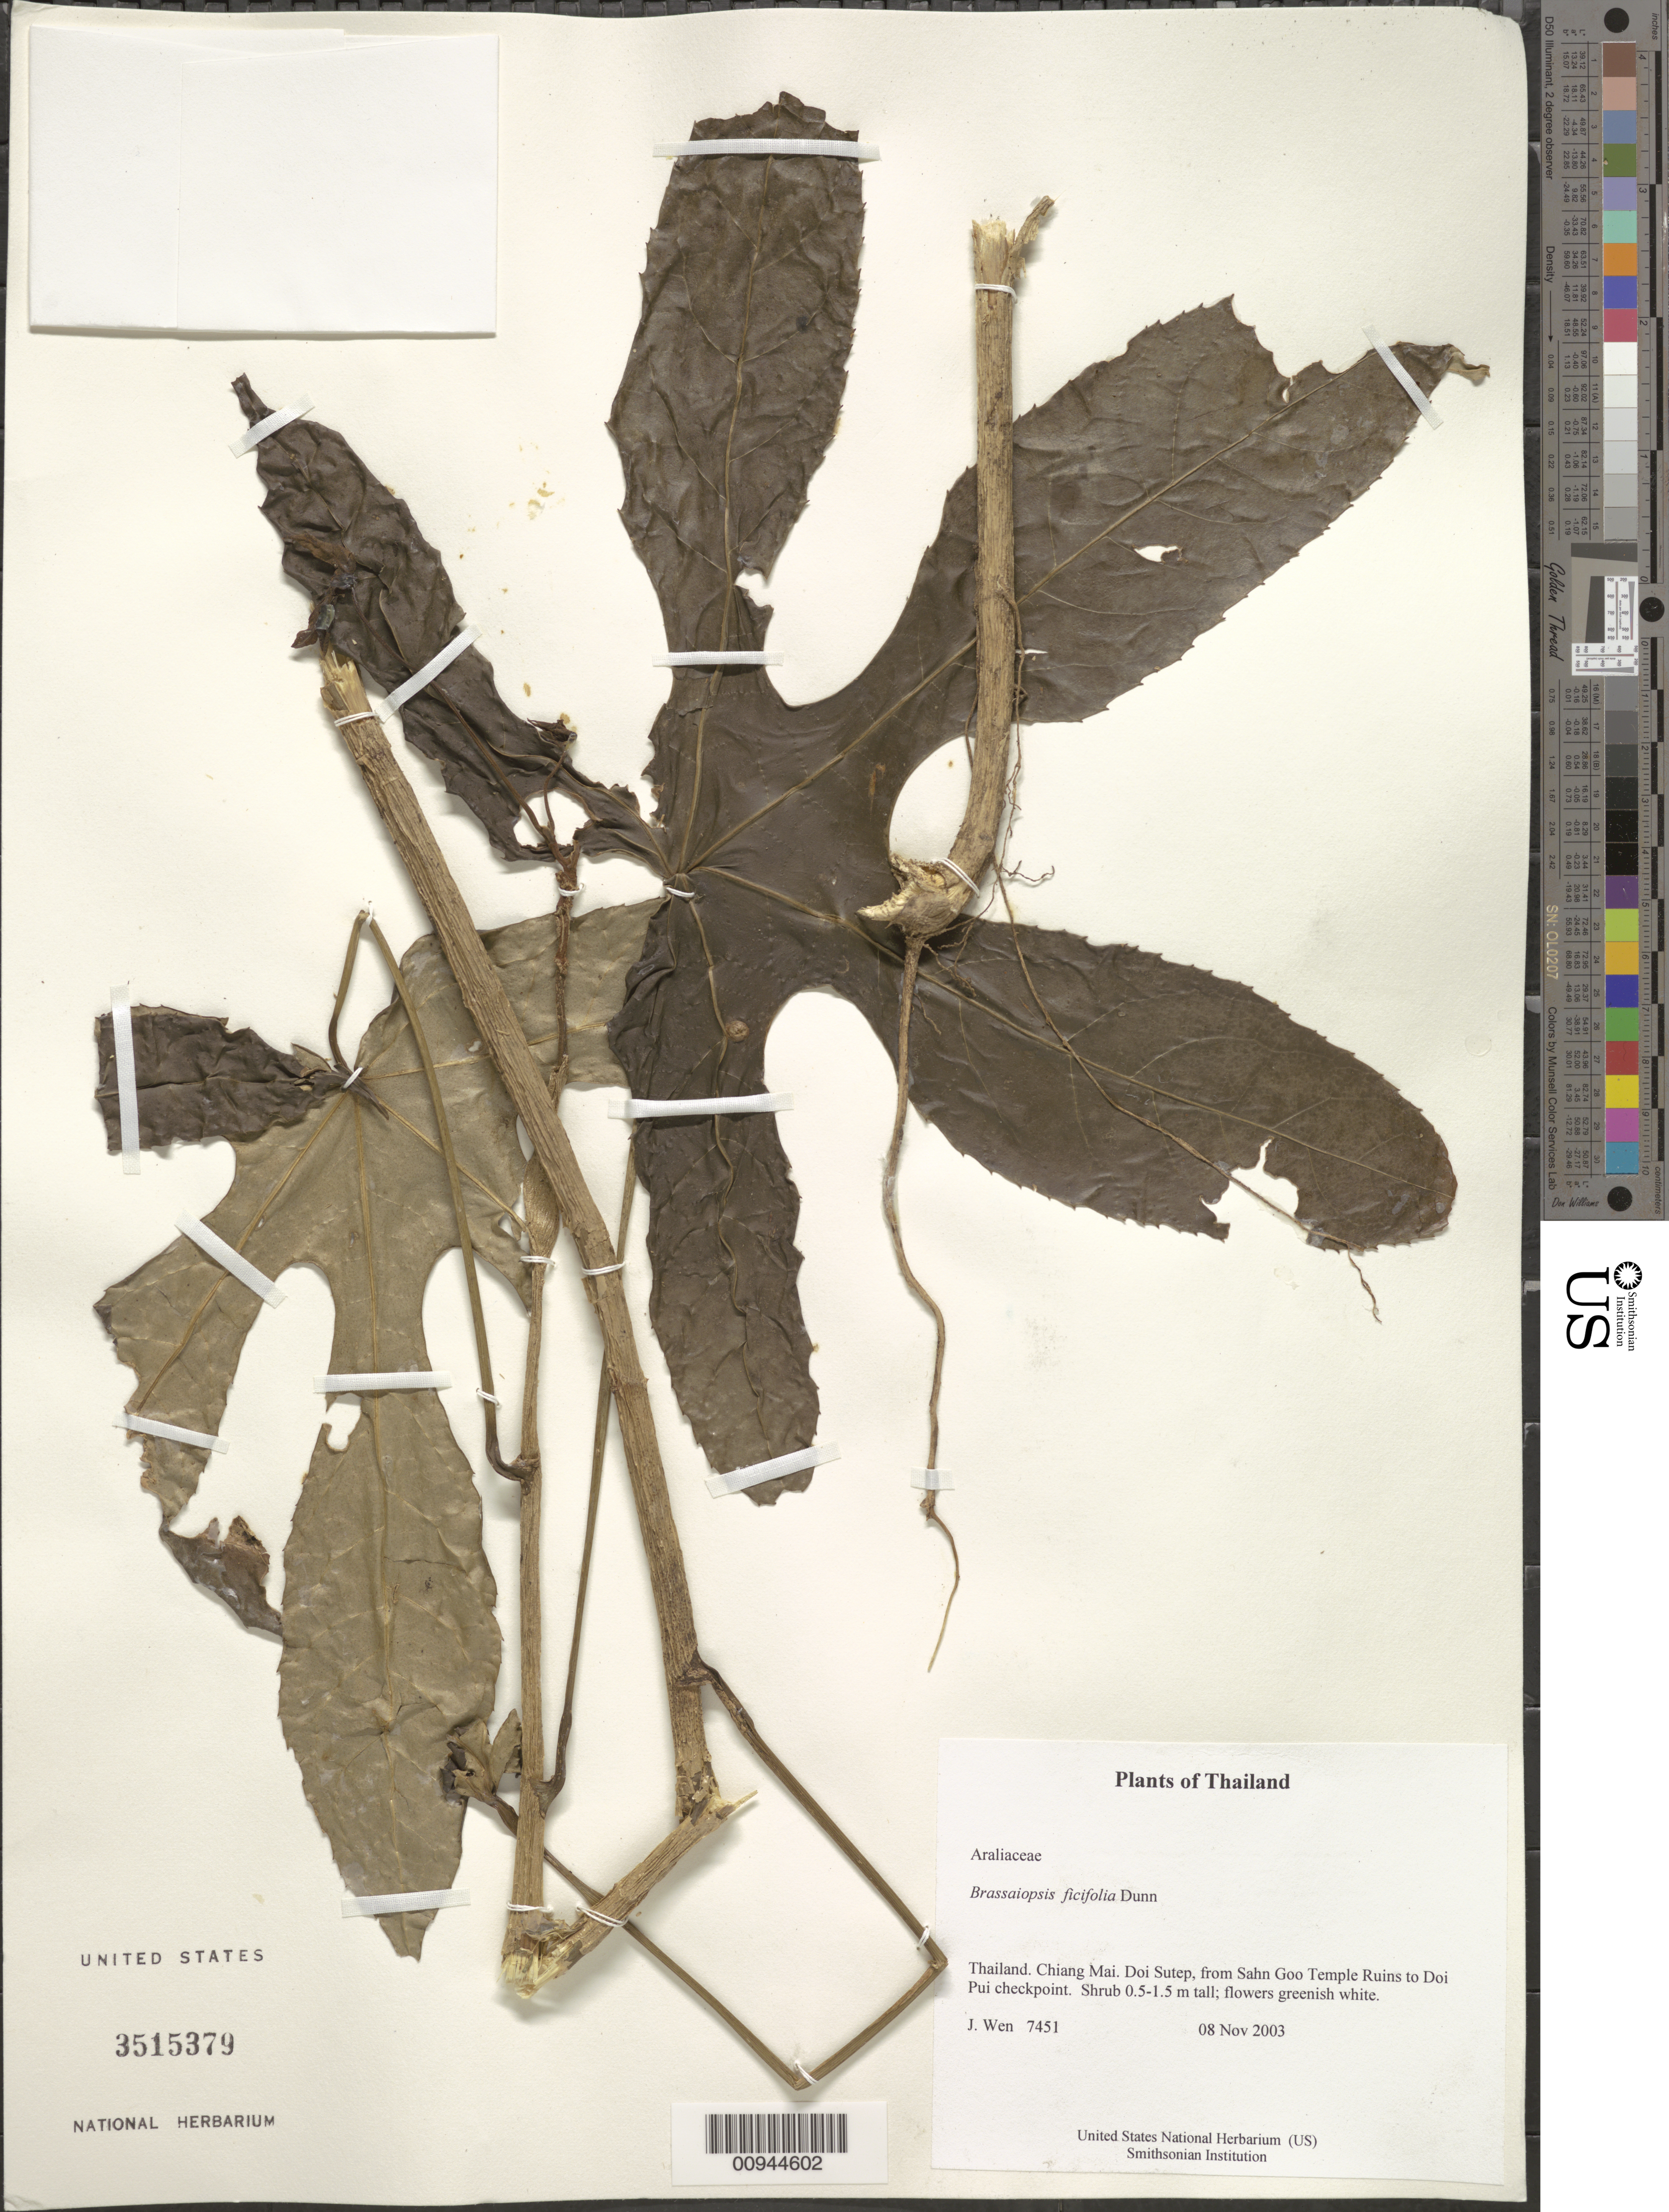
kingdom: Plantae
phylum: Tracheophyta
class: Magnoliopsida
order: Apiales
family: Araliaceae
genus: Brassaiopsis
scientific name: Brassaiopsis ficifolia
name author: Dunn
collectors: J. Wen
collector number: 7451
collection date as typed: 08 Nov 2003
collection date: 2003-11-08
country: Thailand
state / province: Chiang Mai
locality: Doi Sutep, from Sahn Goo Temple Ruins to Doi Pui checkpoint.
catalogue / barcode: US 3515379